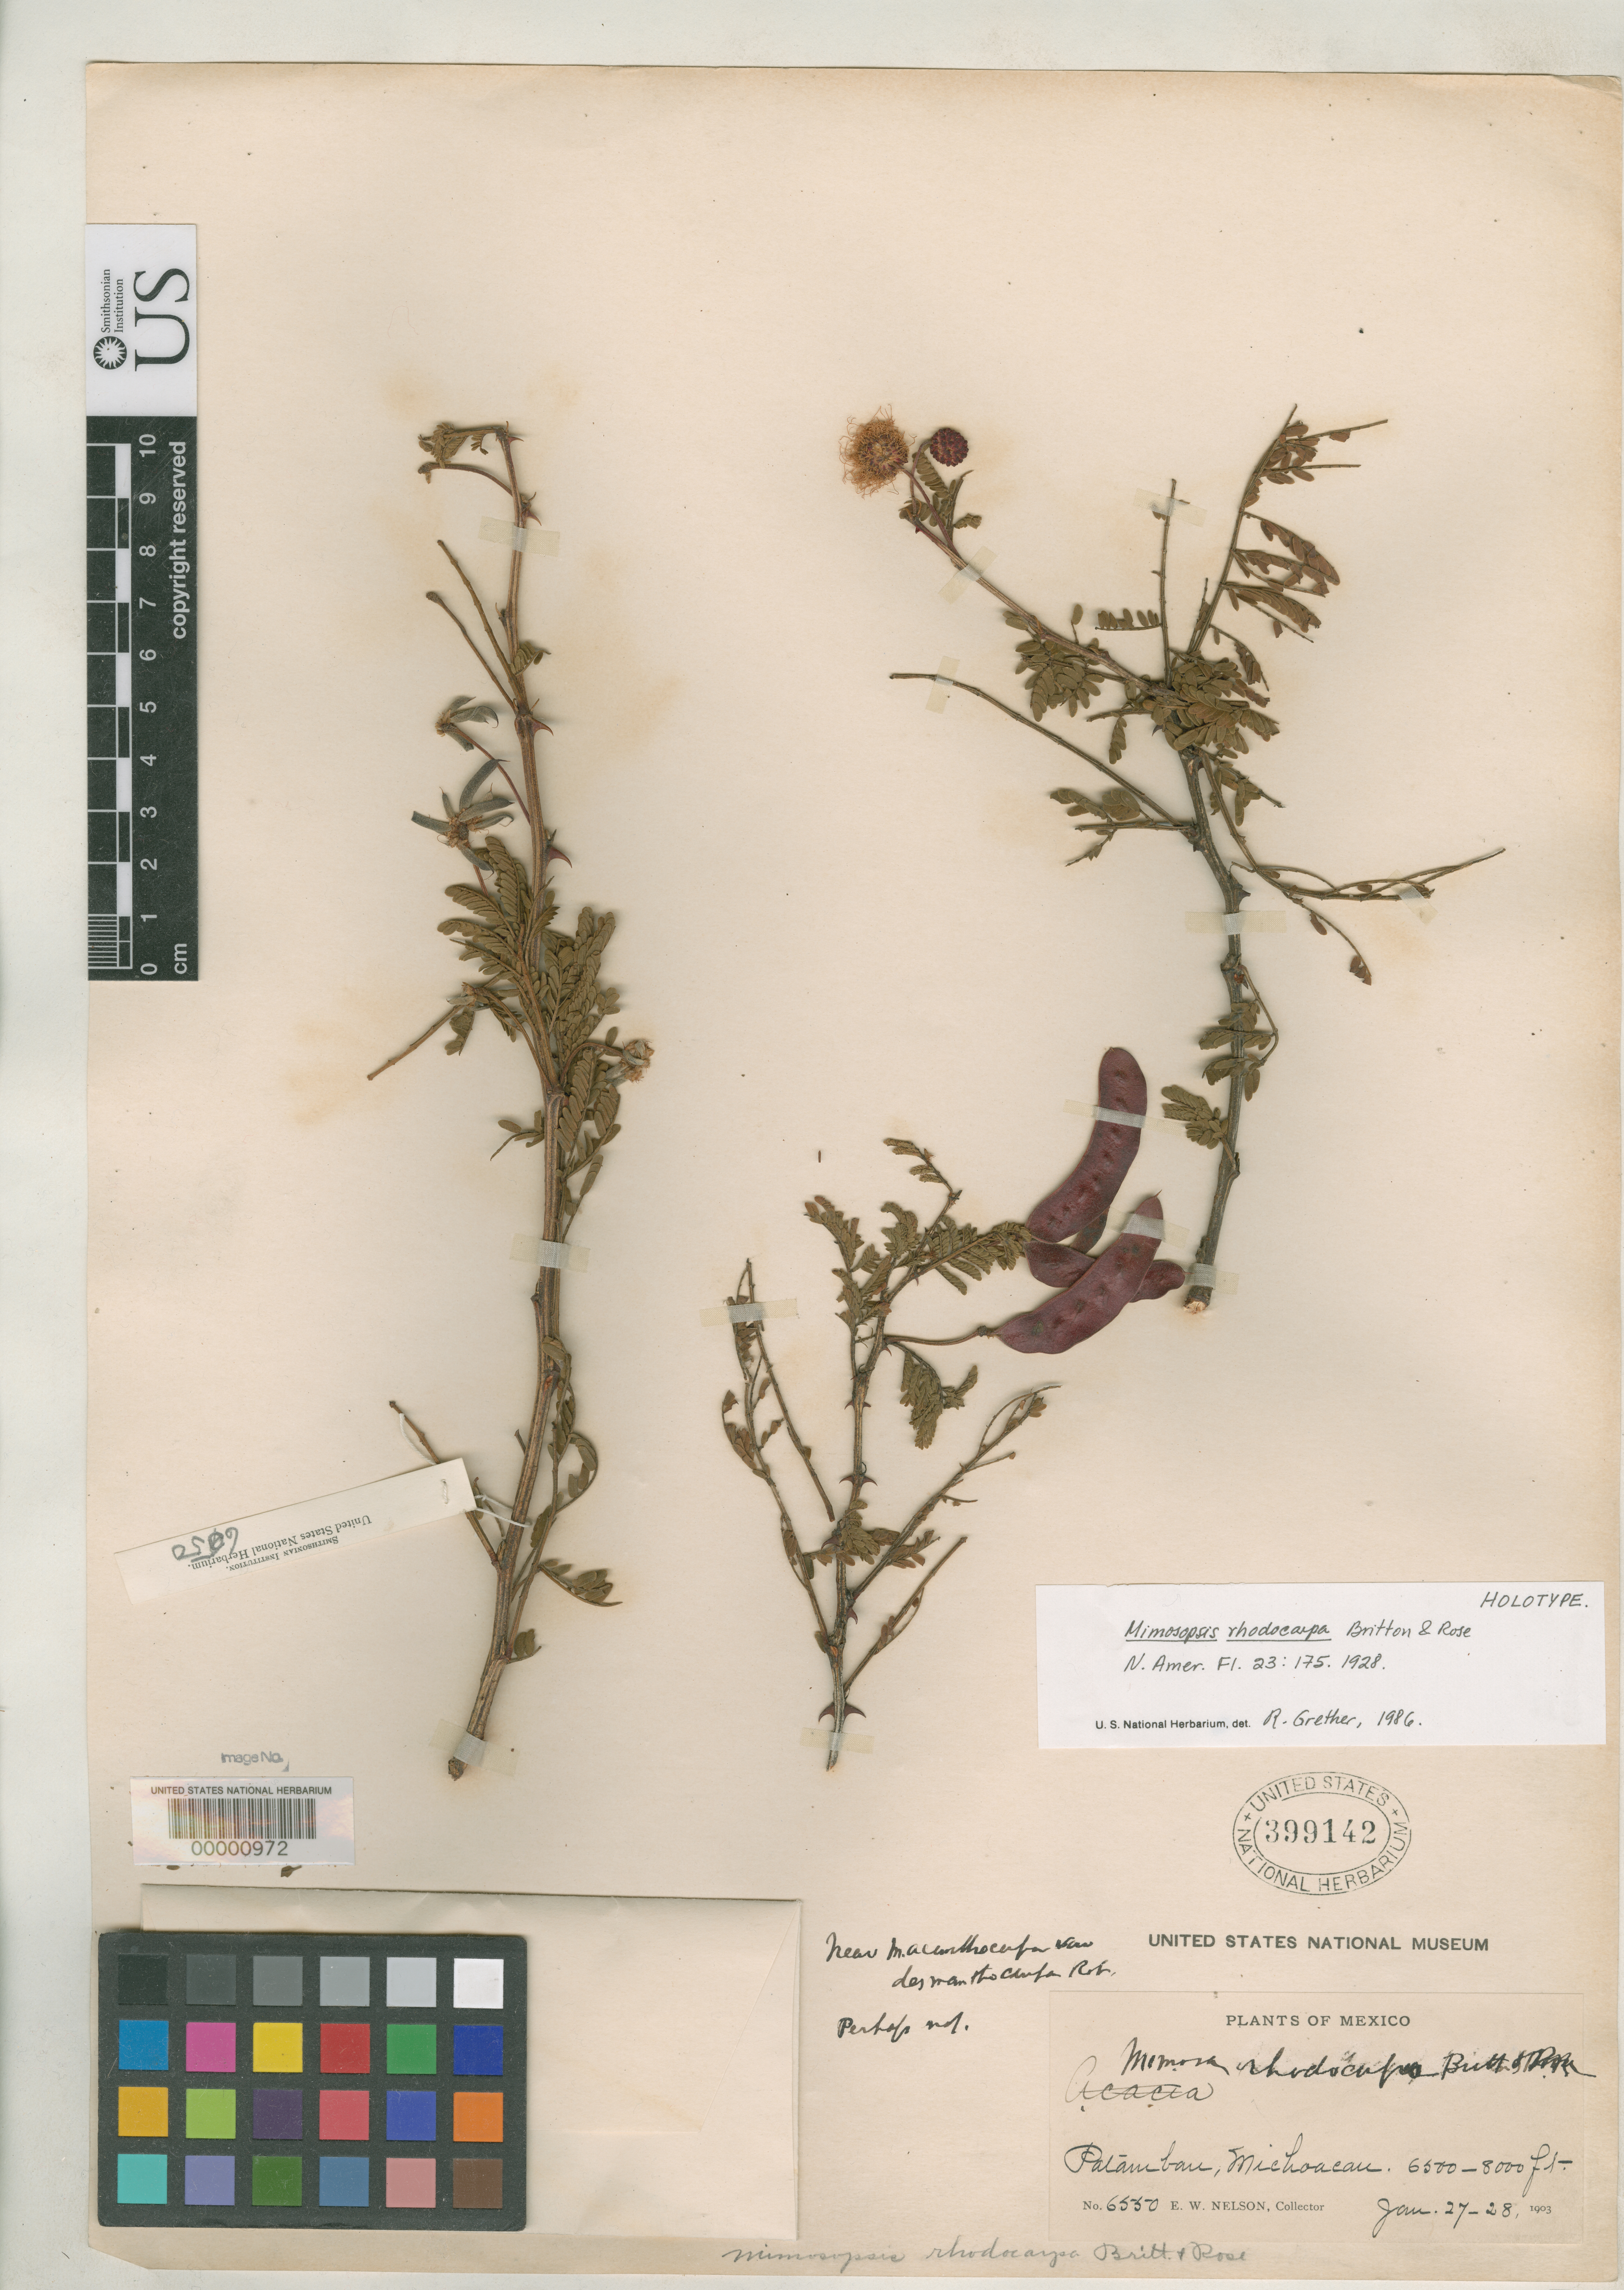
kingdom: Plantae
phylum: Tracheophyta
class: Magnoliopsida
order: Fabales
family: Fabaceae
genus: Mimosopsis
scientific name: Mimosopsis rhodocarpa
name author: Britton & Rose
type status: Holotype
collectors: E. W. Nelson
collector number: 6550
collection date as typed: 27 Jan 1903 to 28 Jan 1903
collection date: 1903-01-27/1903-01-28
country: Mexico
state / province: Michoacán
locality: Patamban; alt. 6500- 8000ft.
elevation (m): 1981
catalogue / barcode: US 399142